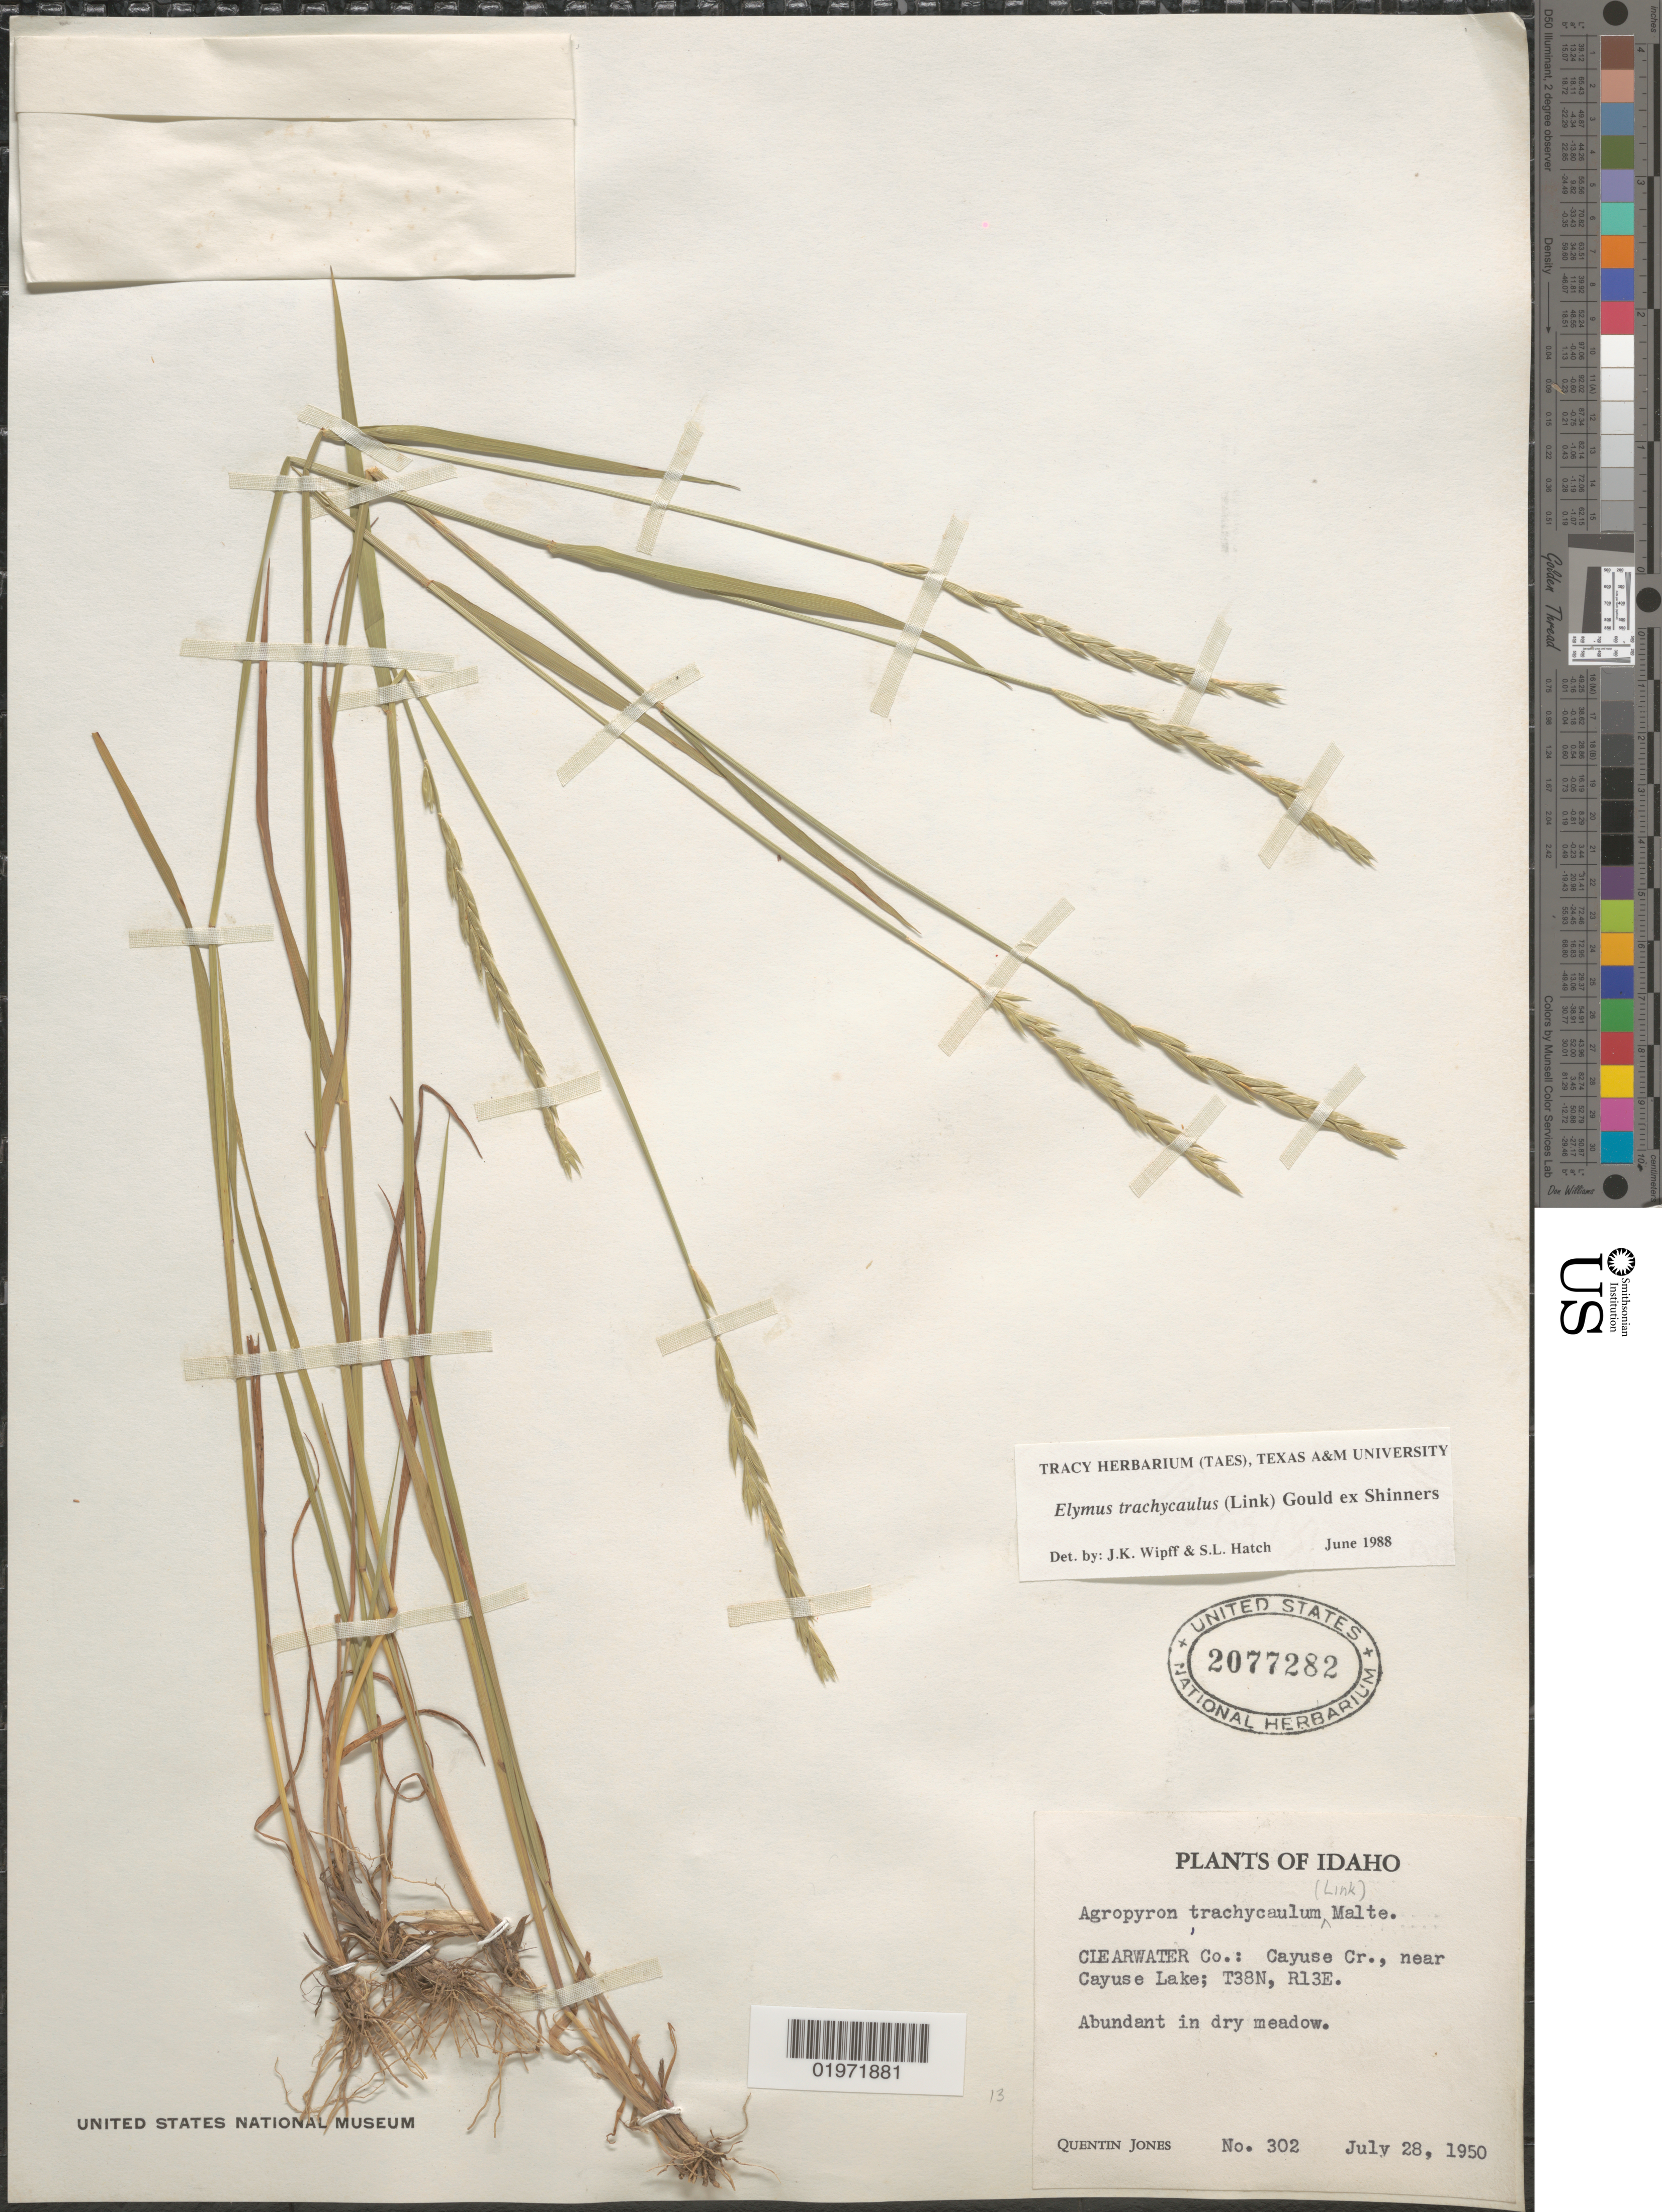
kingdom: Plantae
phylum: Tracheophyta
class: Liliopsida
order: Poales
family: Poaceae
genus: Elymus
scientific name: Elymus trachycaulus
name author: (Link) Gould ex Shinners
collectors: Q. Jones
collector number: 302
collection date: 1950-07-28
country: United States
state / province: Idaho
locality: Clearwater Co.: Cayuse Cr., near Cayuse Lake; T38N, R13E. Abundant in dry meadow.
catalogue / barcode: US 2077282